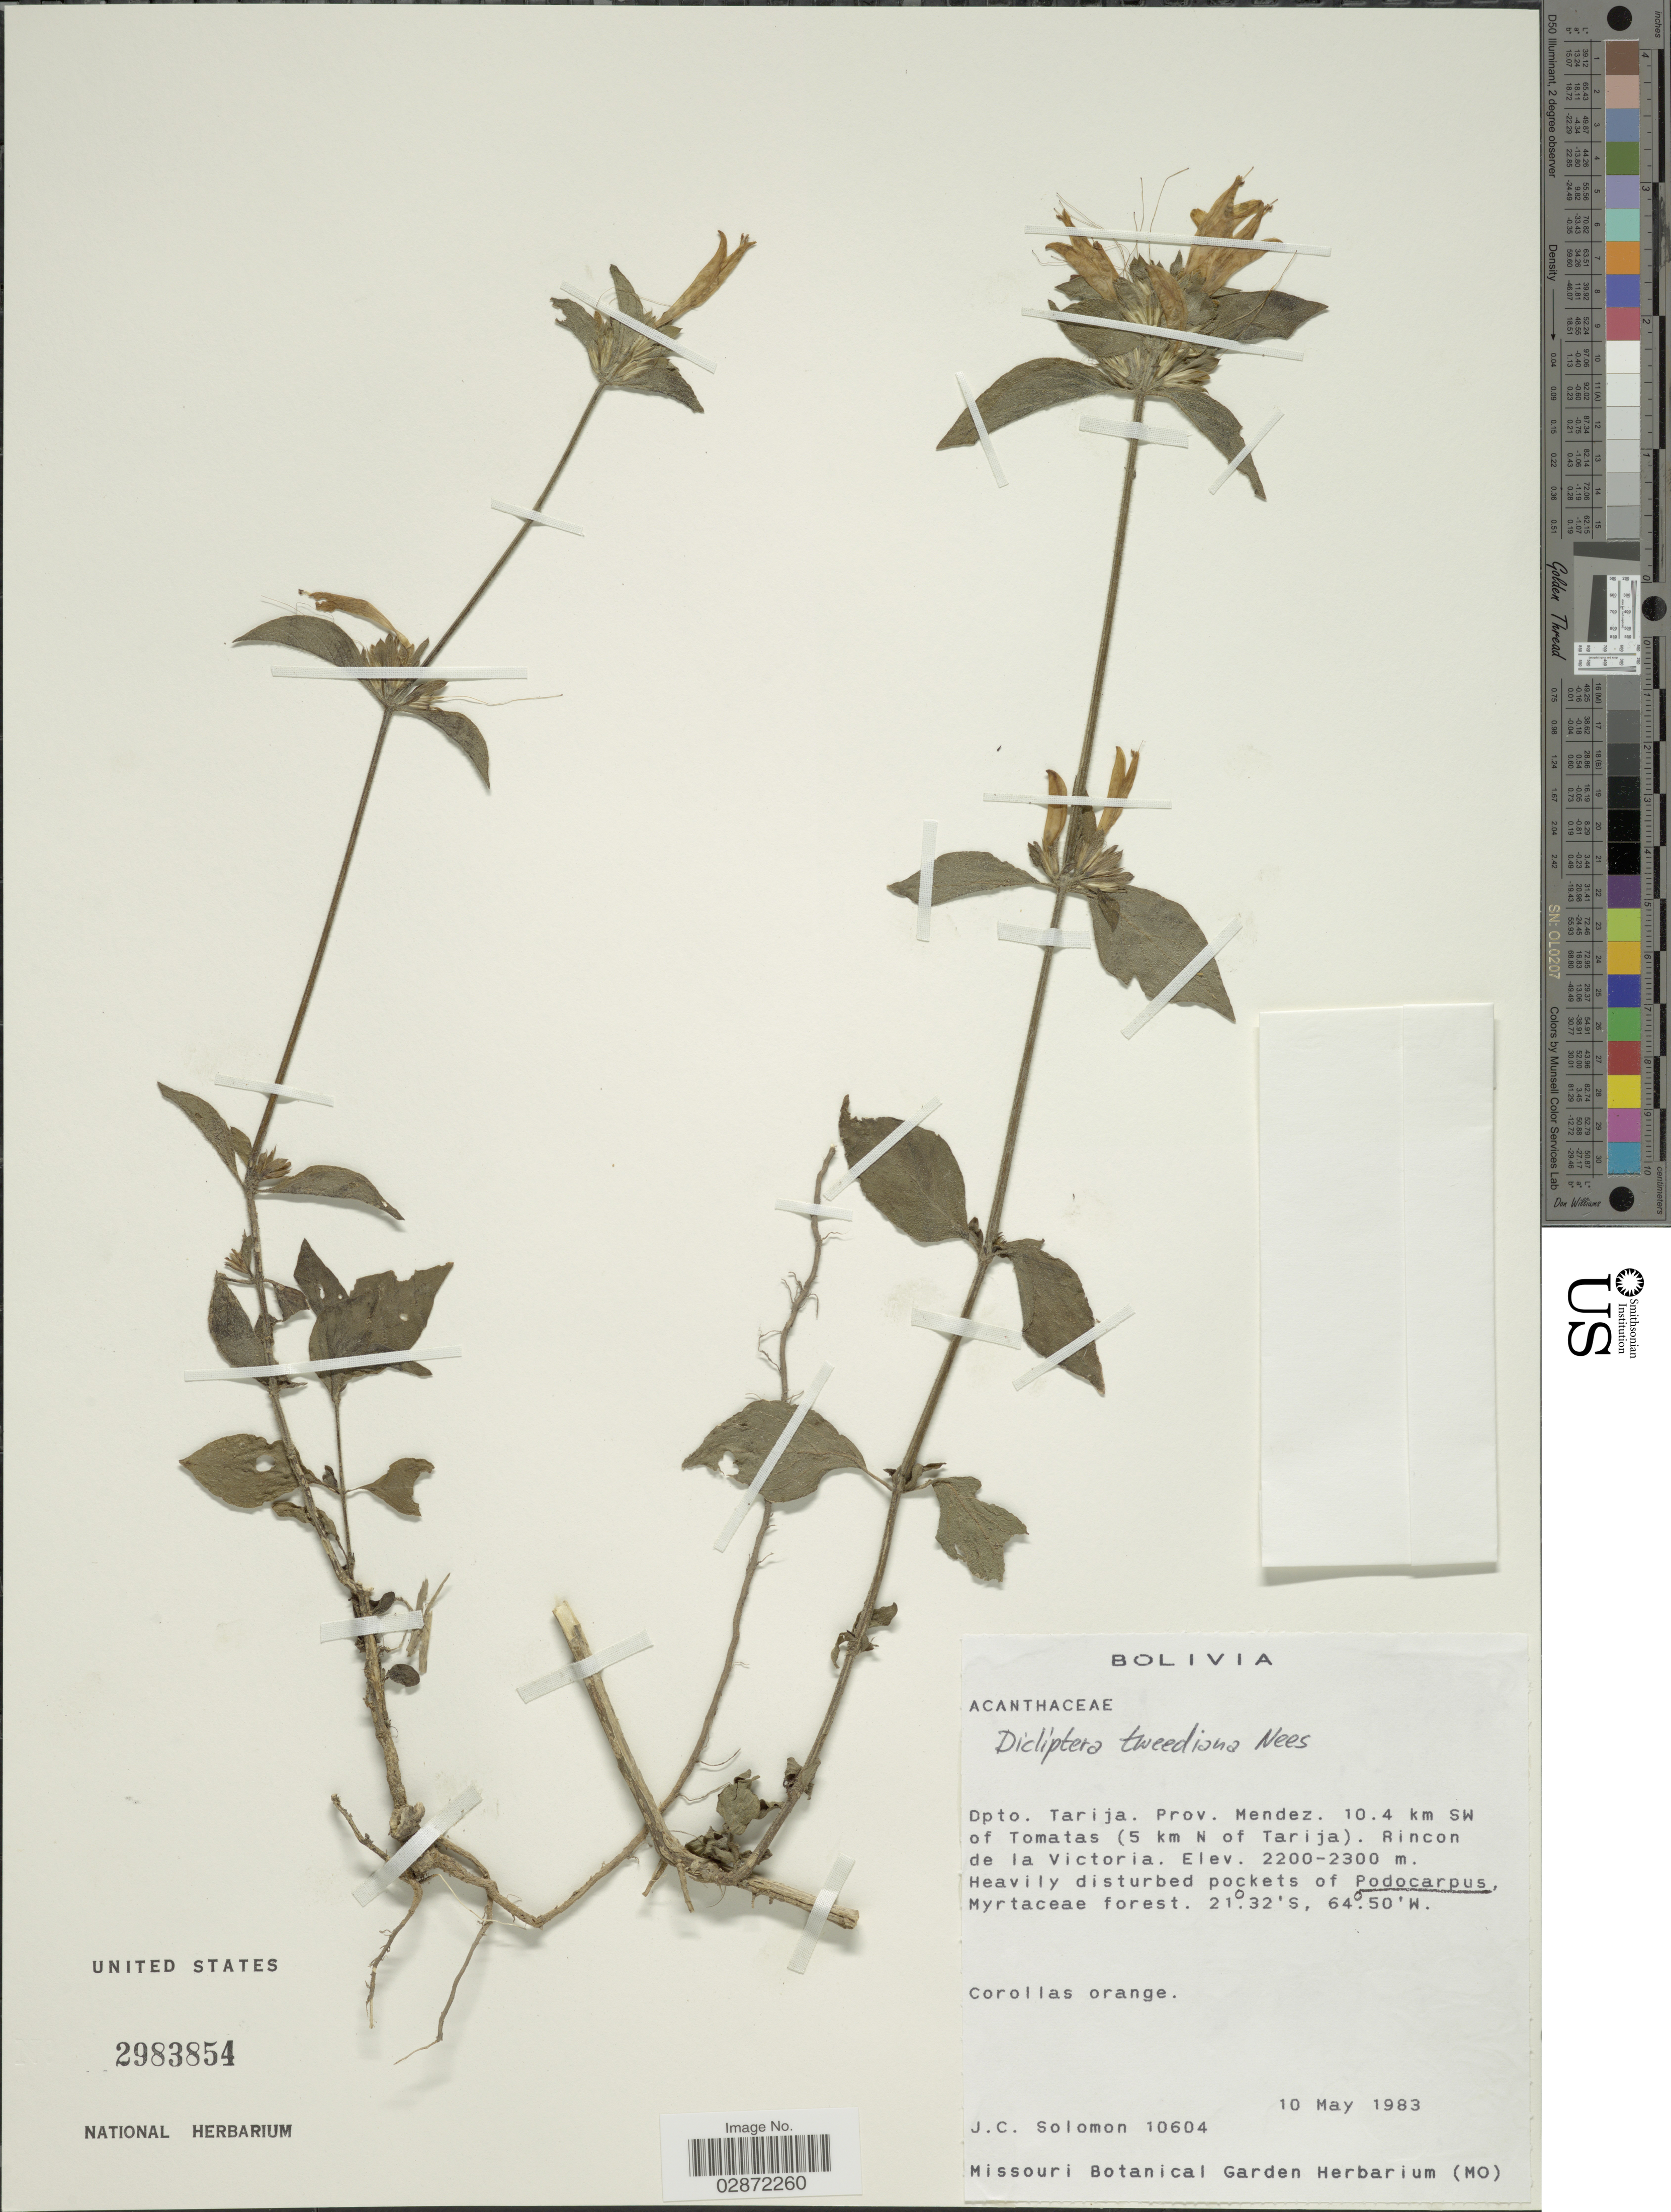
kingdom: Plantae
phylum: Tracheophyta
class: Magnoliopsida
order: Lamiales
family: Acanthaceae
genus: Dicliptera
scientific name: Dicliptera squarrosa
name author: Nees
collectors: J. C. Solomon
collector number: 10604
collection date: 1983-05-10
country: Bolivia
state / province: Tarija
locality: Dpto. Tarija. Prov. Mendez. 10.4 km SW of Tomatas (5 km N of Tarija). Rincon de la Victoria.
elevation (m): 2200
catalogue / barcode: US 2983854